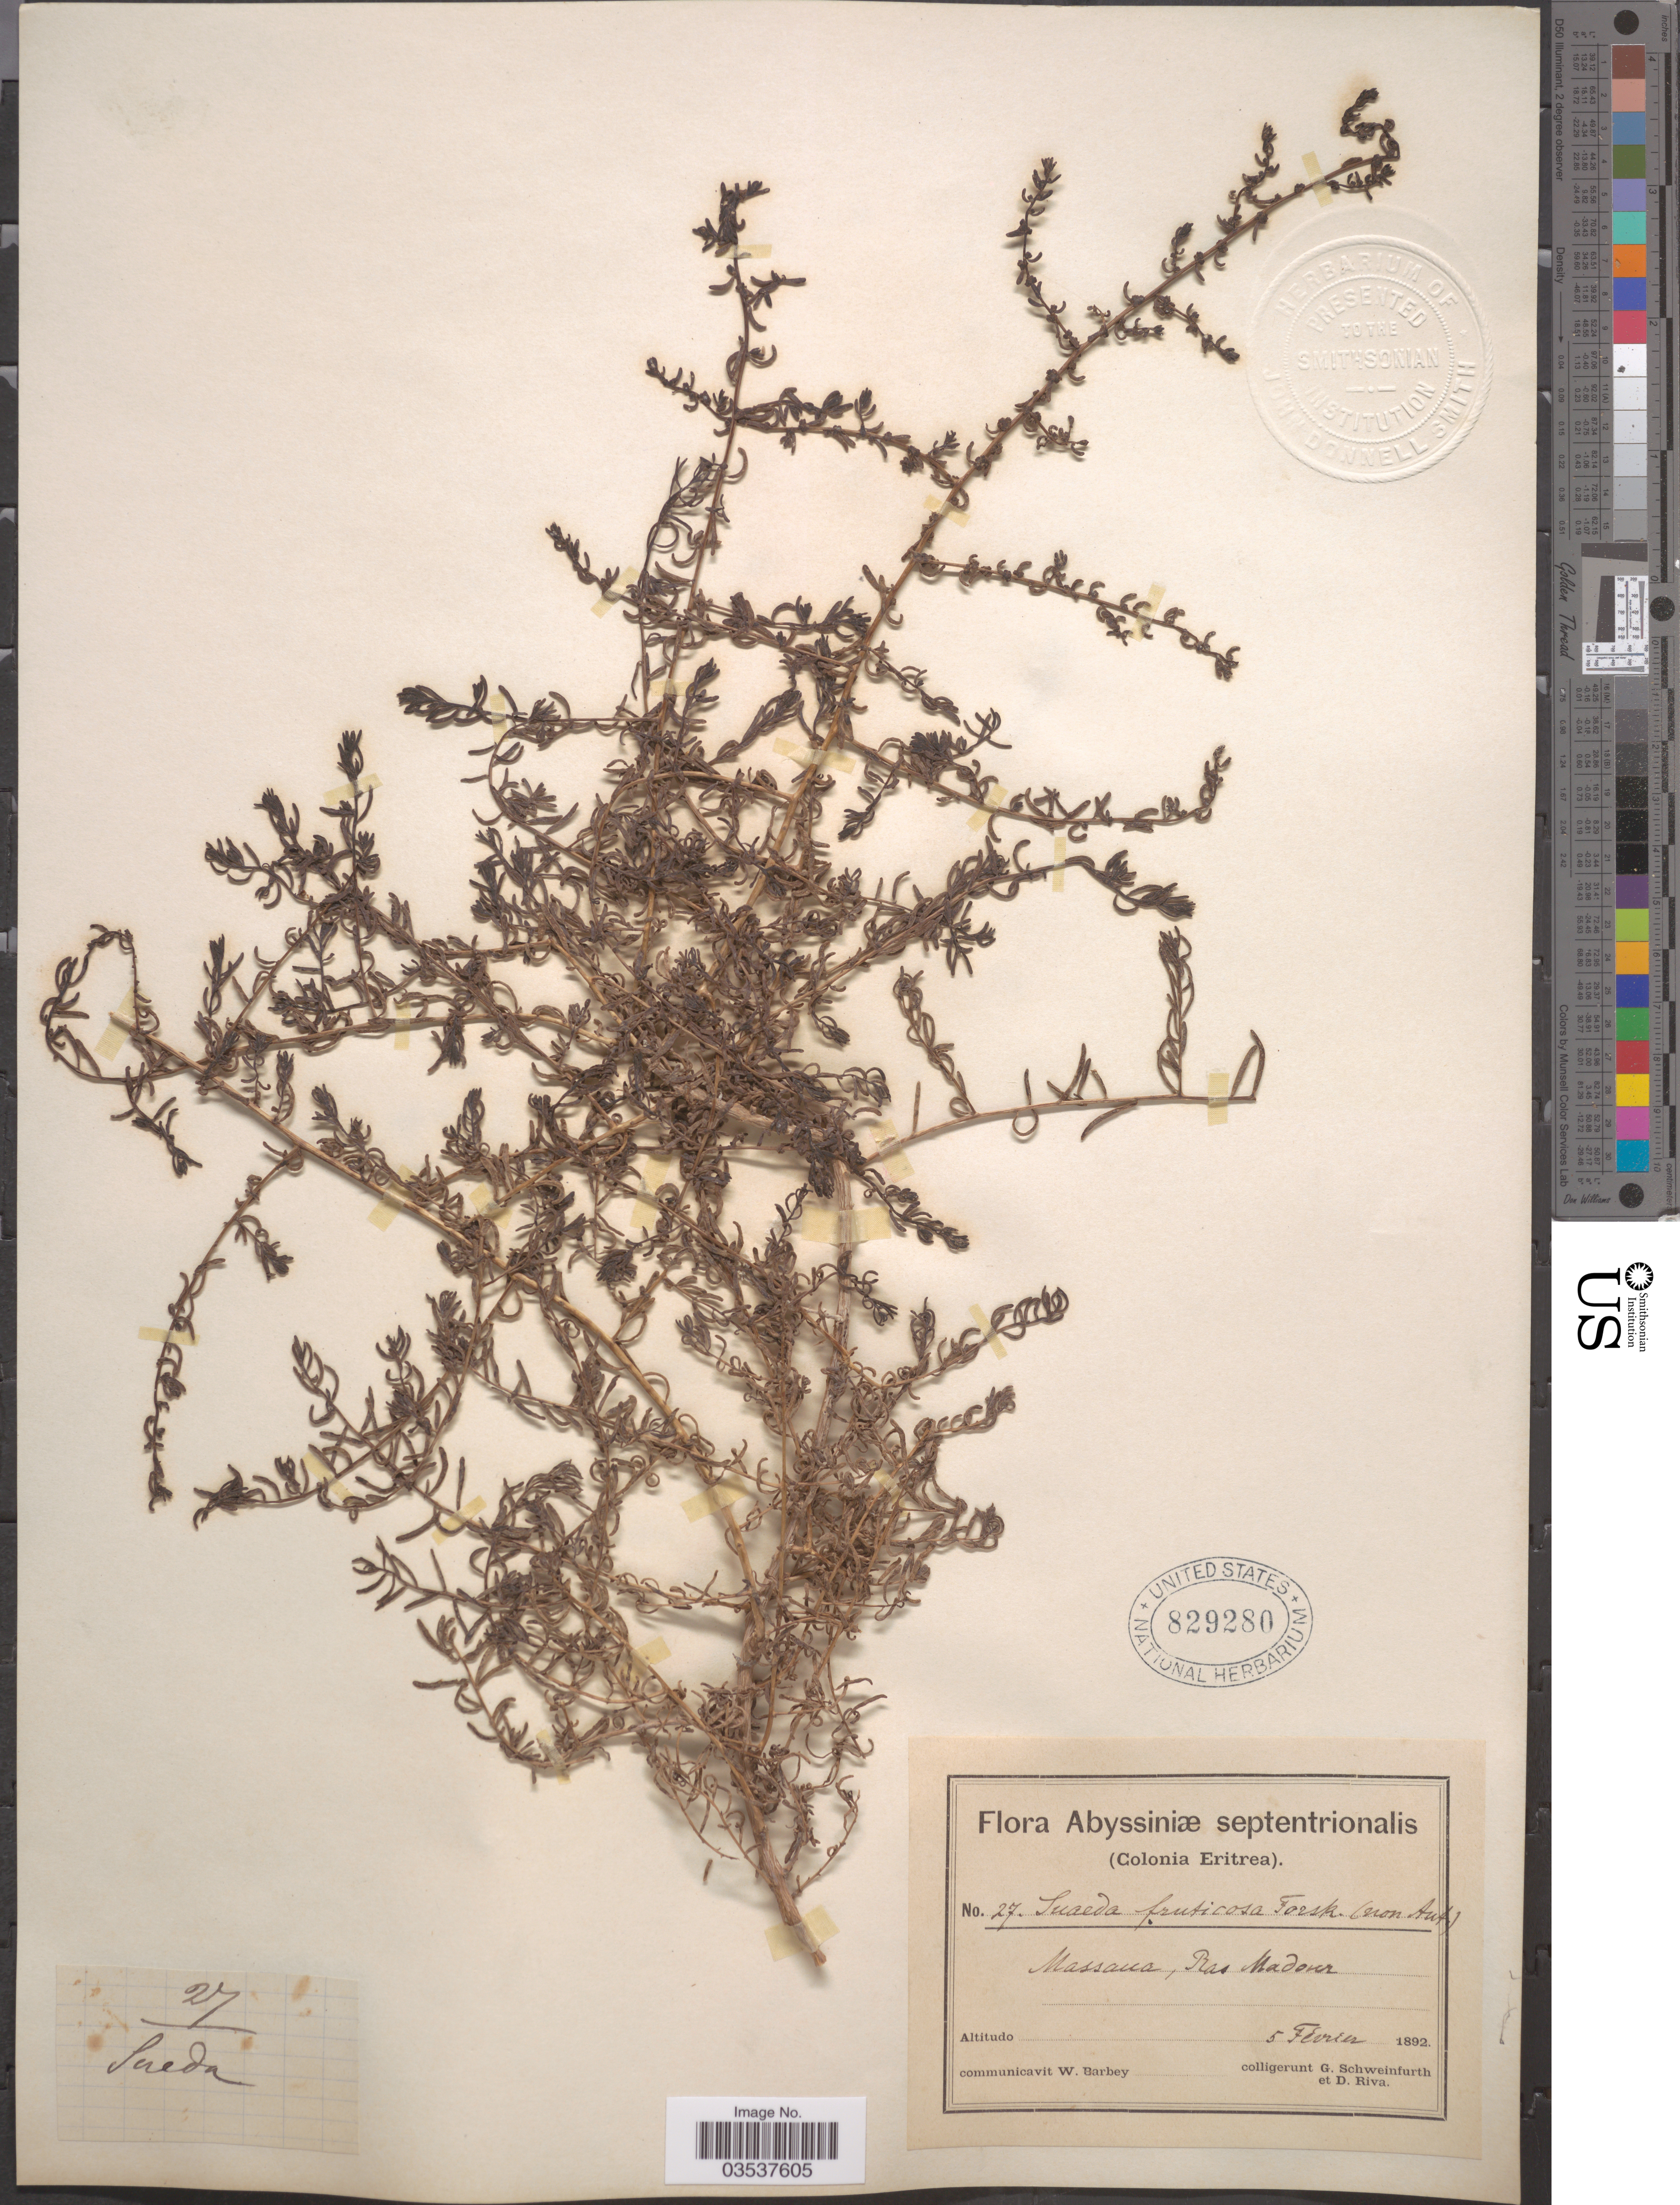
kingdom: Plantae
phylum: Tracheophyta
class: Magnoliopsida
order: Caryophyllales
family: Amaranthaceae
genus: Suaeda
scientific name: Suaeda fruticosa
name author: Forssk. ex J.F. Gmel.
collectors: G. A. Schweinfurth (herbarium) & D. Riva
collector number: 27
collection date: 1892-02-05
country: Eritrea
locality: Abyssiniæ septentrionalis (Colonia Eritrea). Massana, Ras Madour.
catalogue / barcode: US 829280